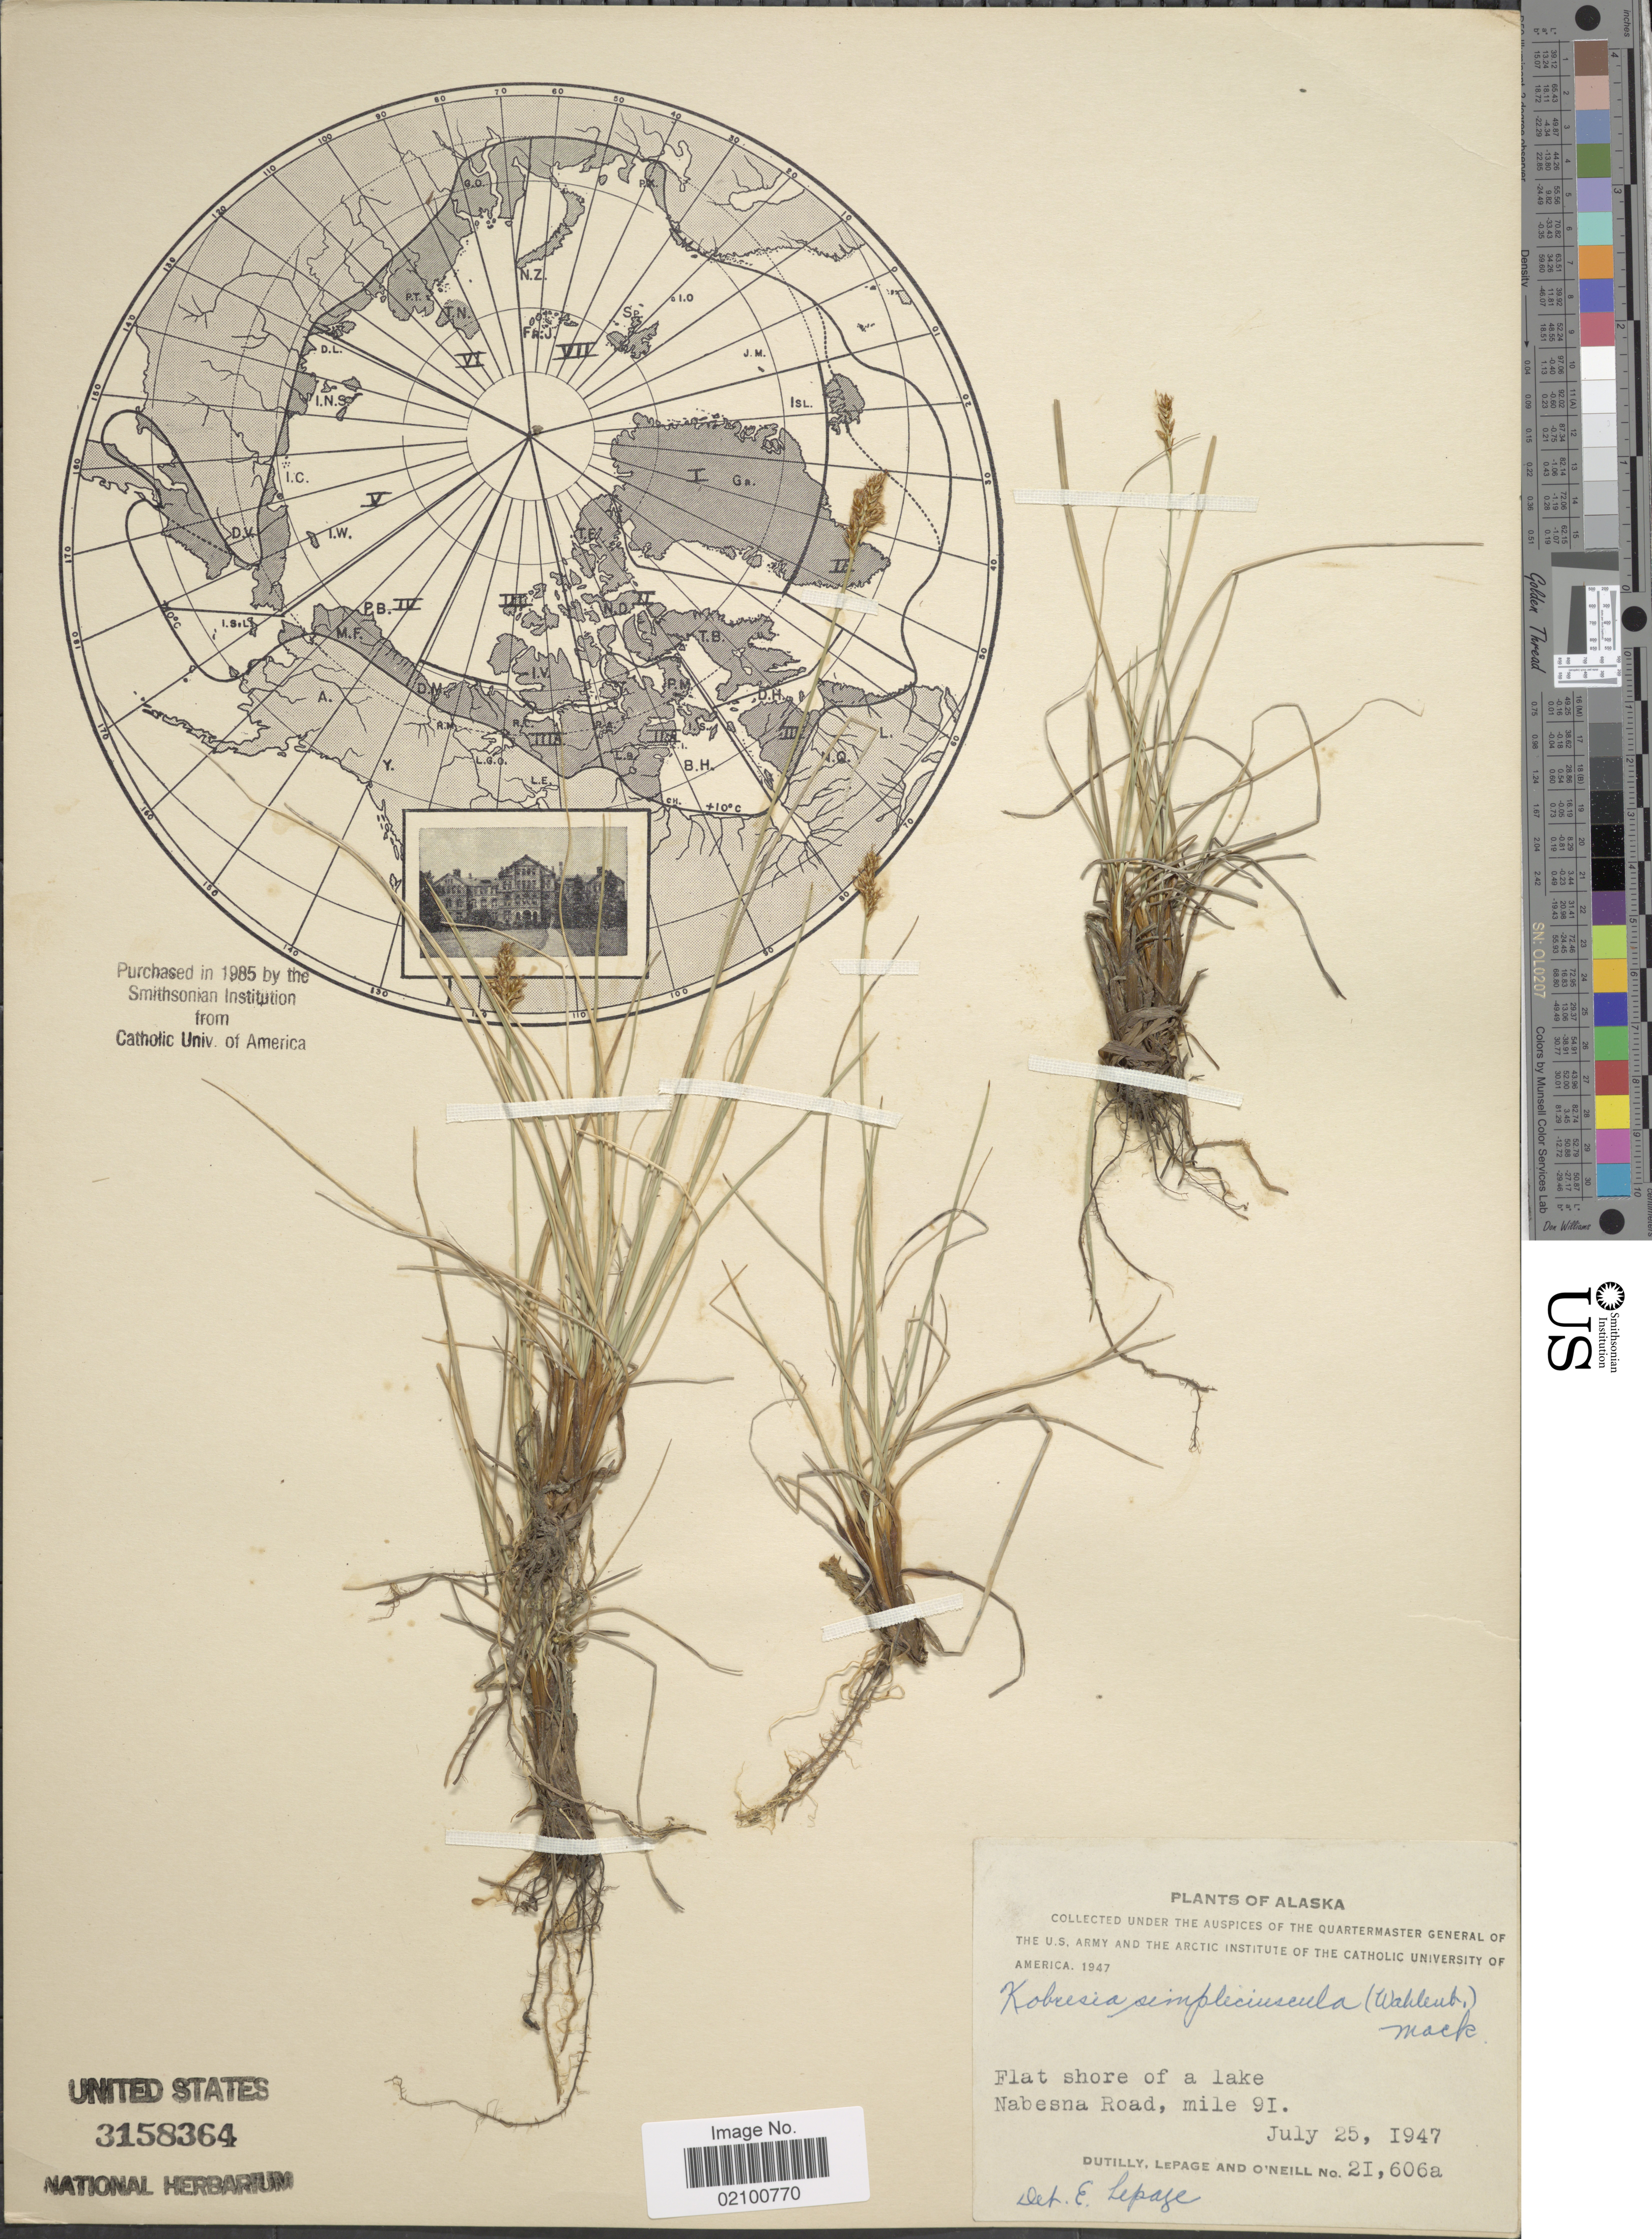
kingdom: Plantae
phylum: Tracheophyta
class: Liliopsida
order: Poales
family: Cyperaceae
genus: Carex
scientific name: Carex simpliciuscula subsp. simpliciuscula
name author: Wahlenb.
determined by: Strong, M. T., (US), Smithsonian Institution - National Museum of Natural History (UNITED STATES)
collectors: -. Dutilly, -. LePage & -. O'Neill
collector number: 21606a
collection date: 1947-07-25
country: United States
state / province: Alaska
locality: Flat shore of a lake, Nabesna Road, mile 91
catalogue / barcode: US 3158364